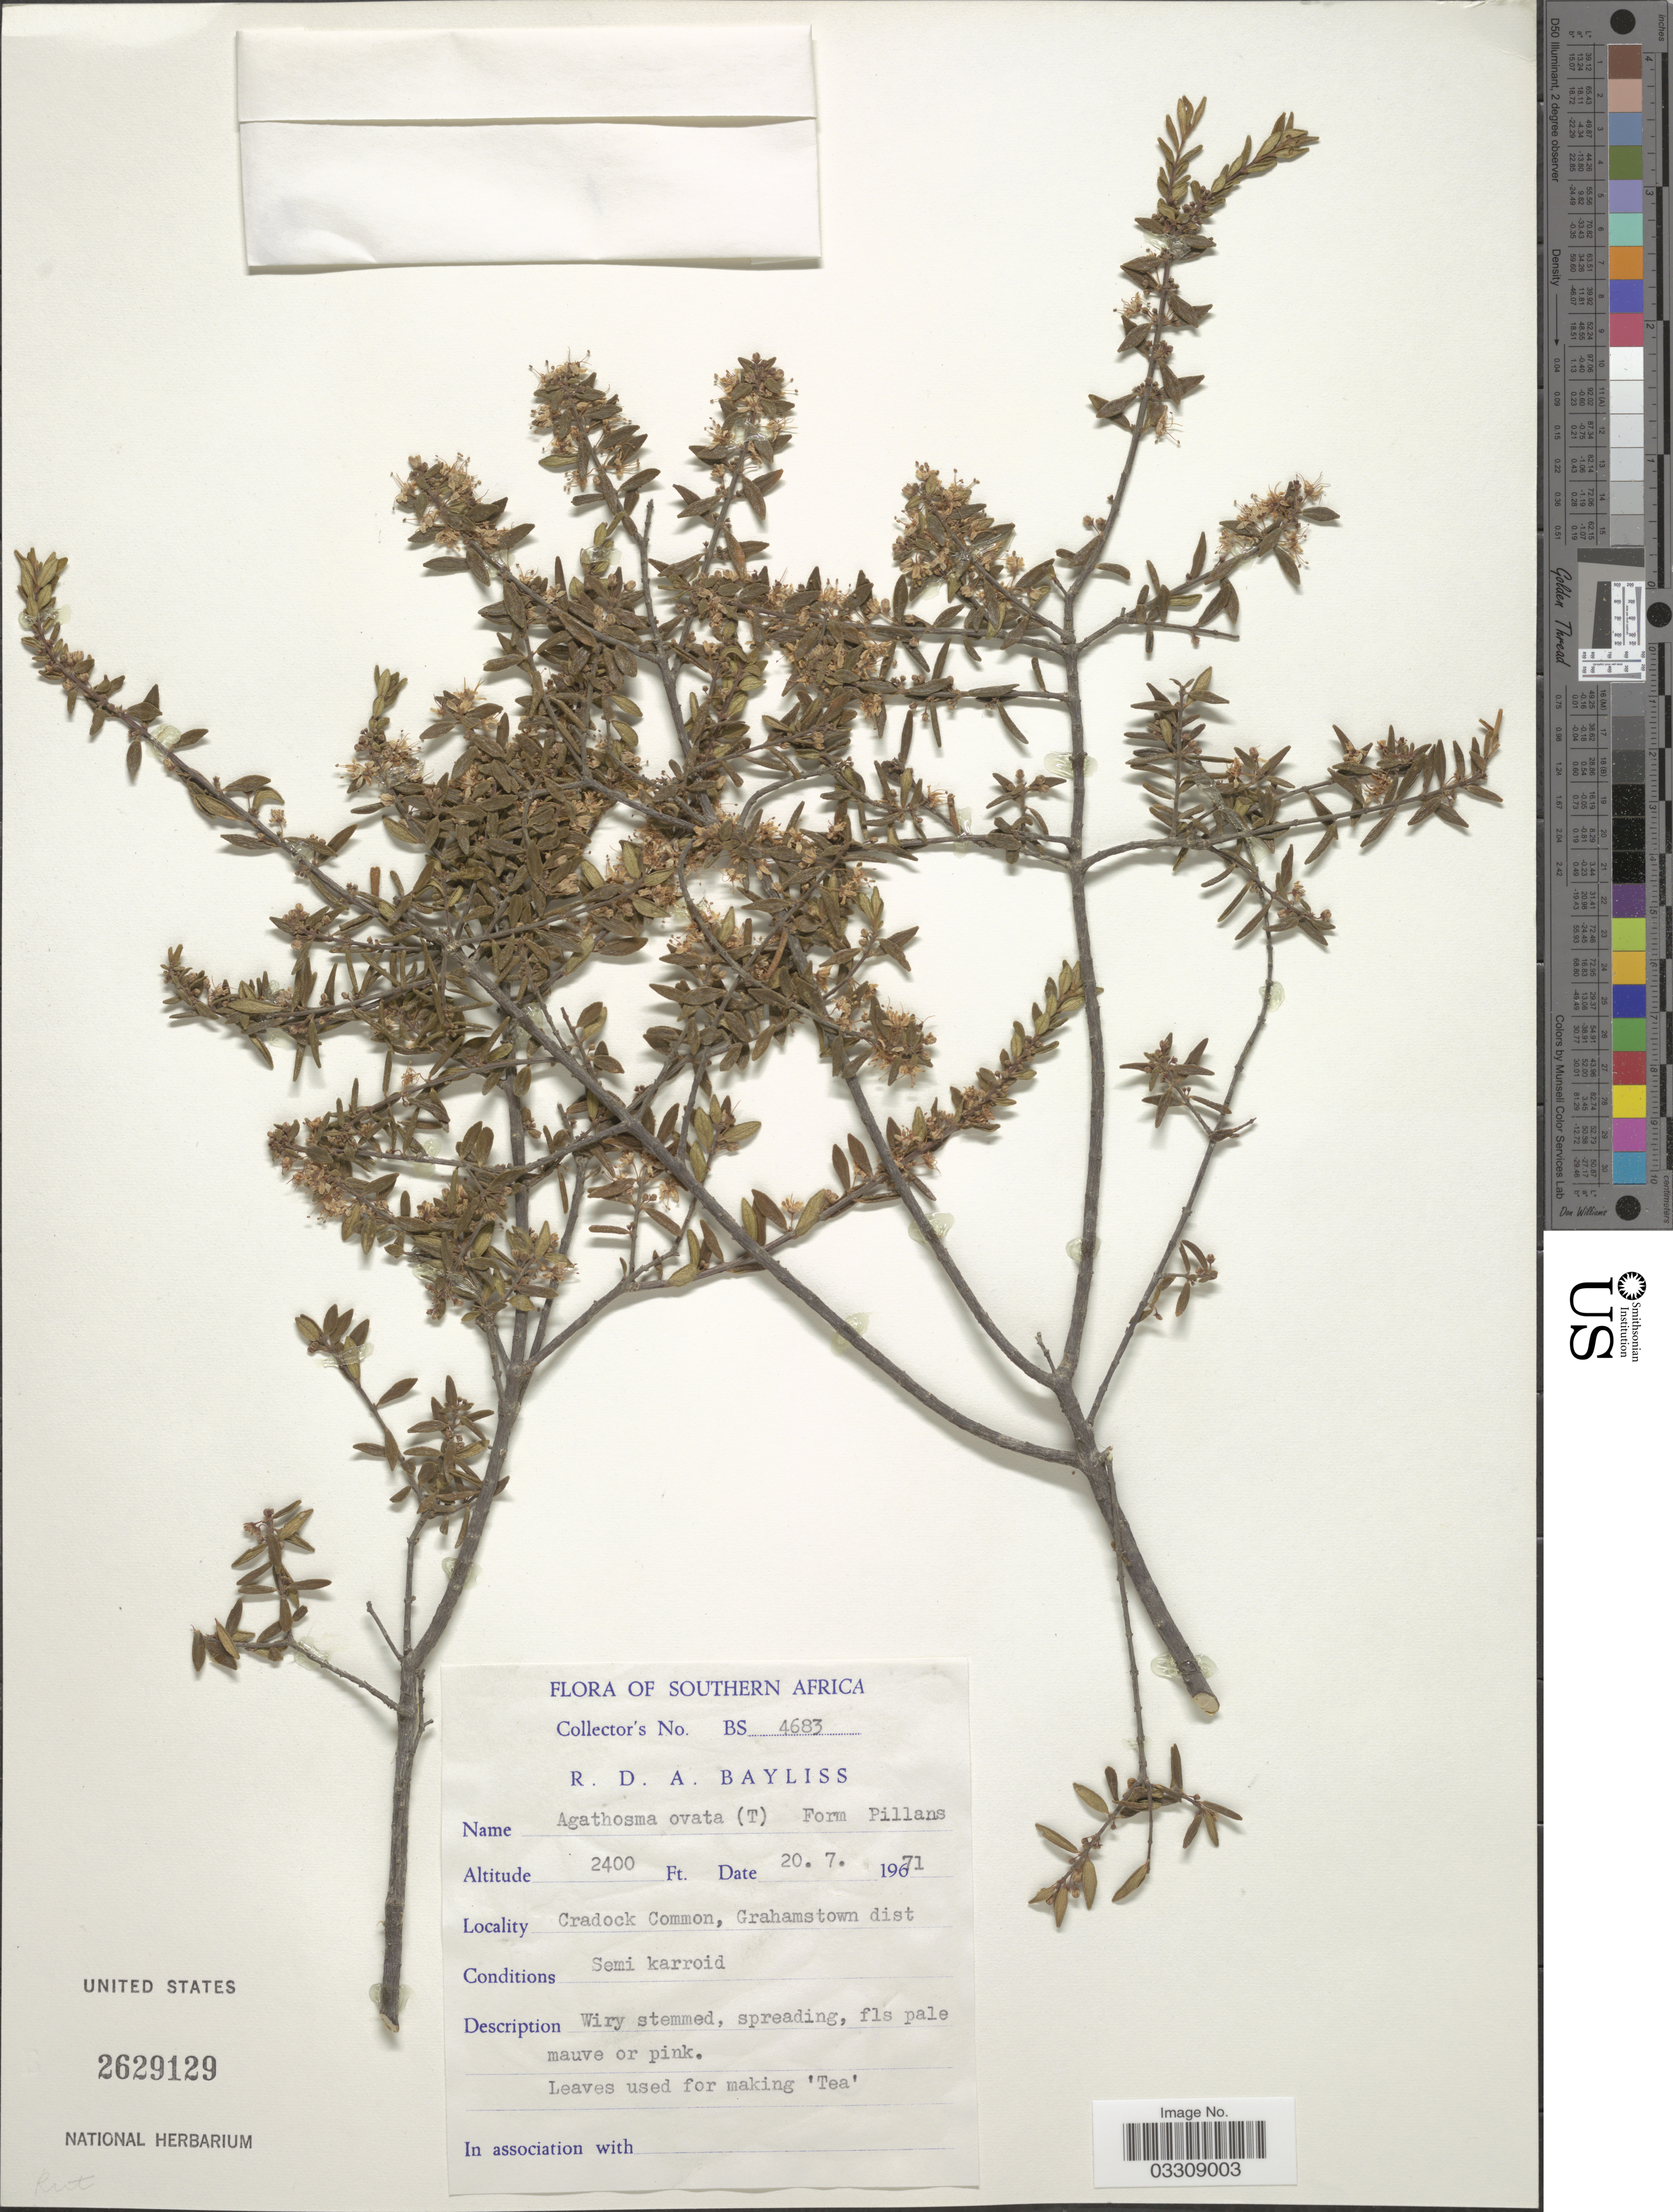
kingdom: Plantae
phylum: Tracheophyta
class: Magnoliopsida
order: Sapindales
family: Rutaceae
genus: Agathosma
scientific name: Agathosma ovata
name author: (Thunb.) Pillans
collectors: R. Bayliss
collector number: BS4683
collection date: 1971-07-20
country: South Africa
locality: Southern Africa, Cradock Common, Grahamstown dist.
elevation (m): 732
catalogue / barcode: US 2629129